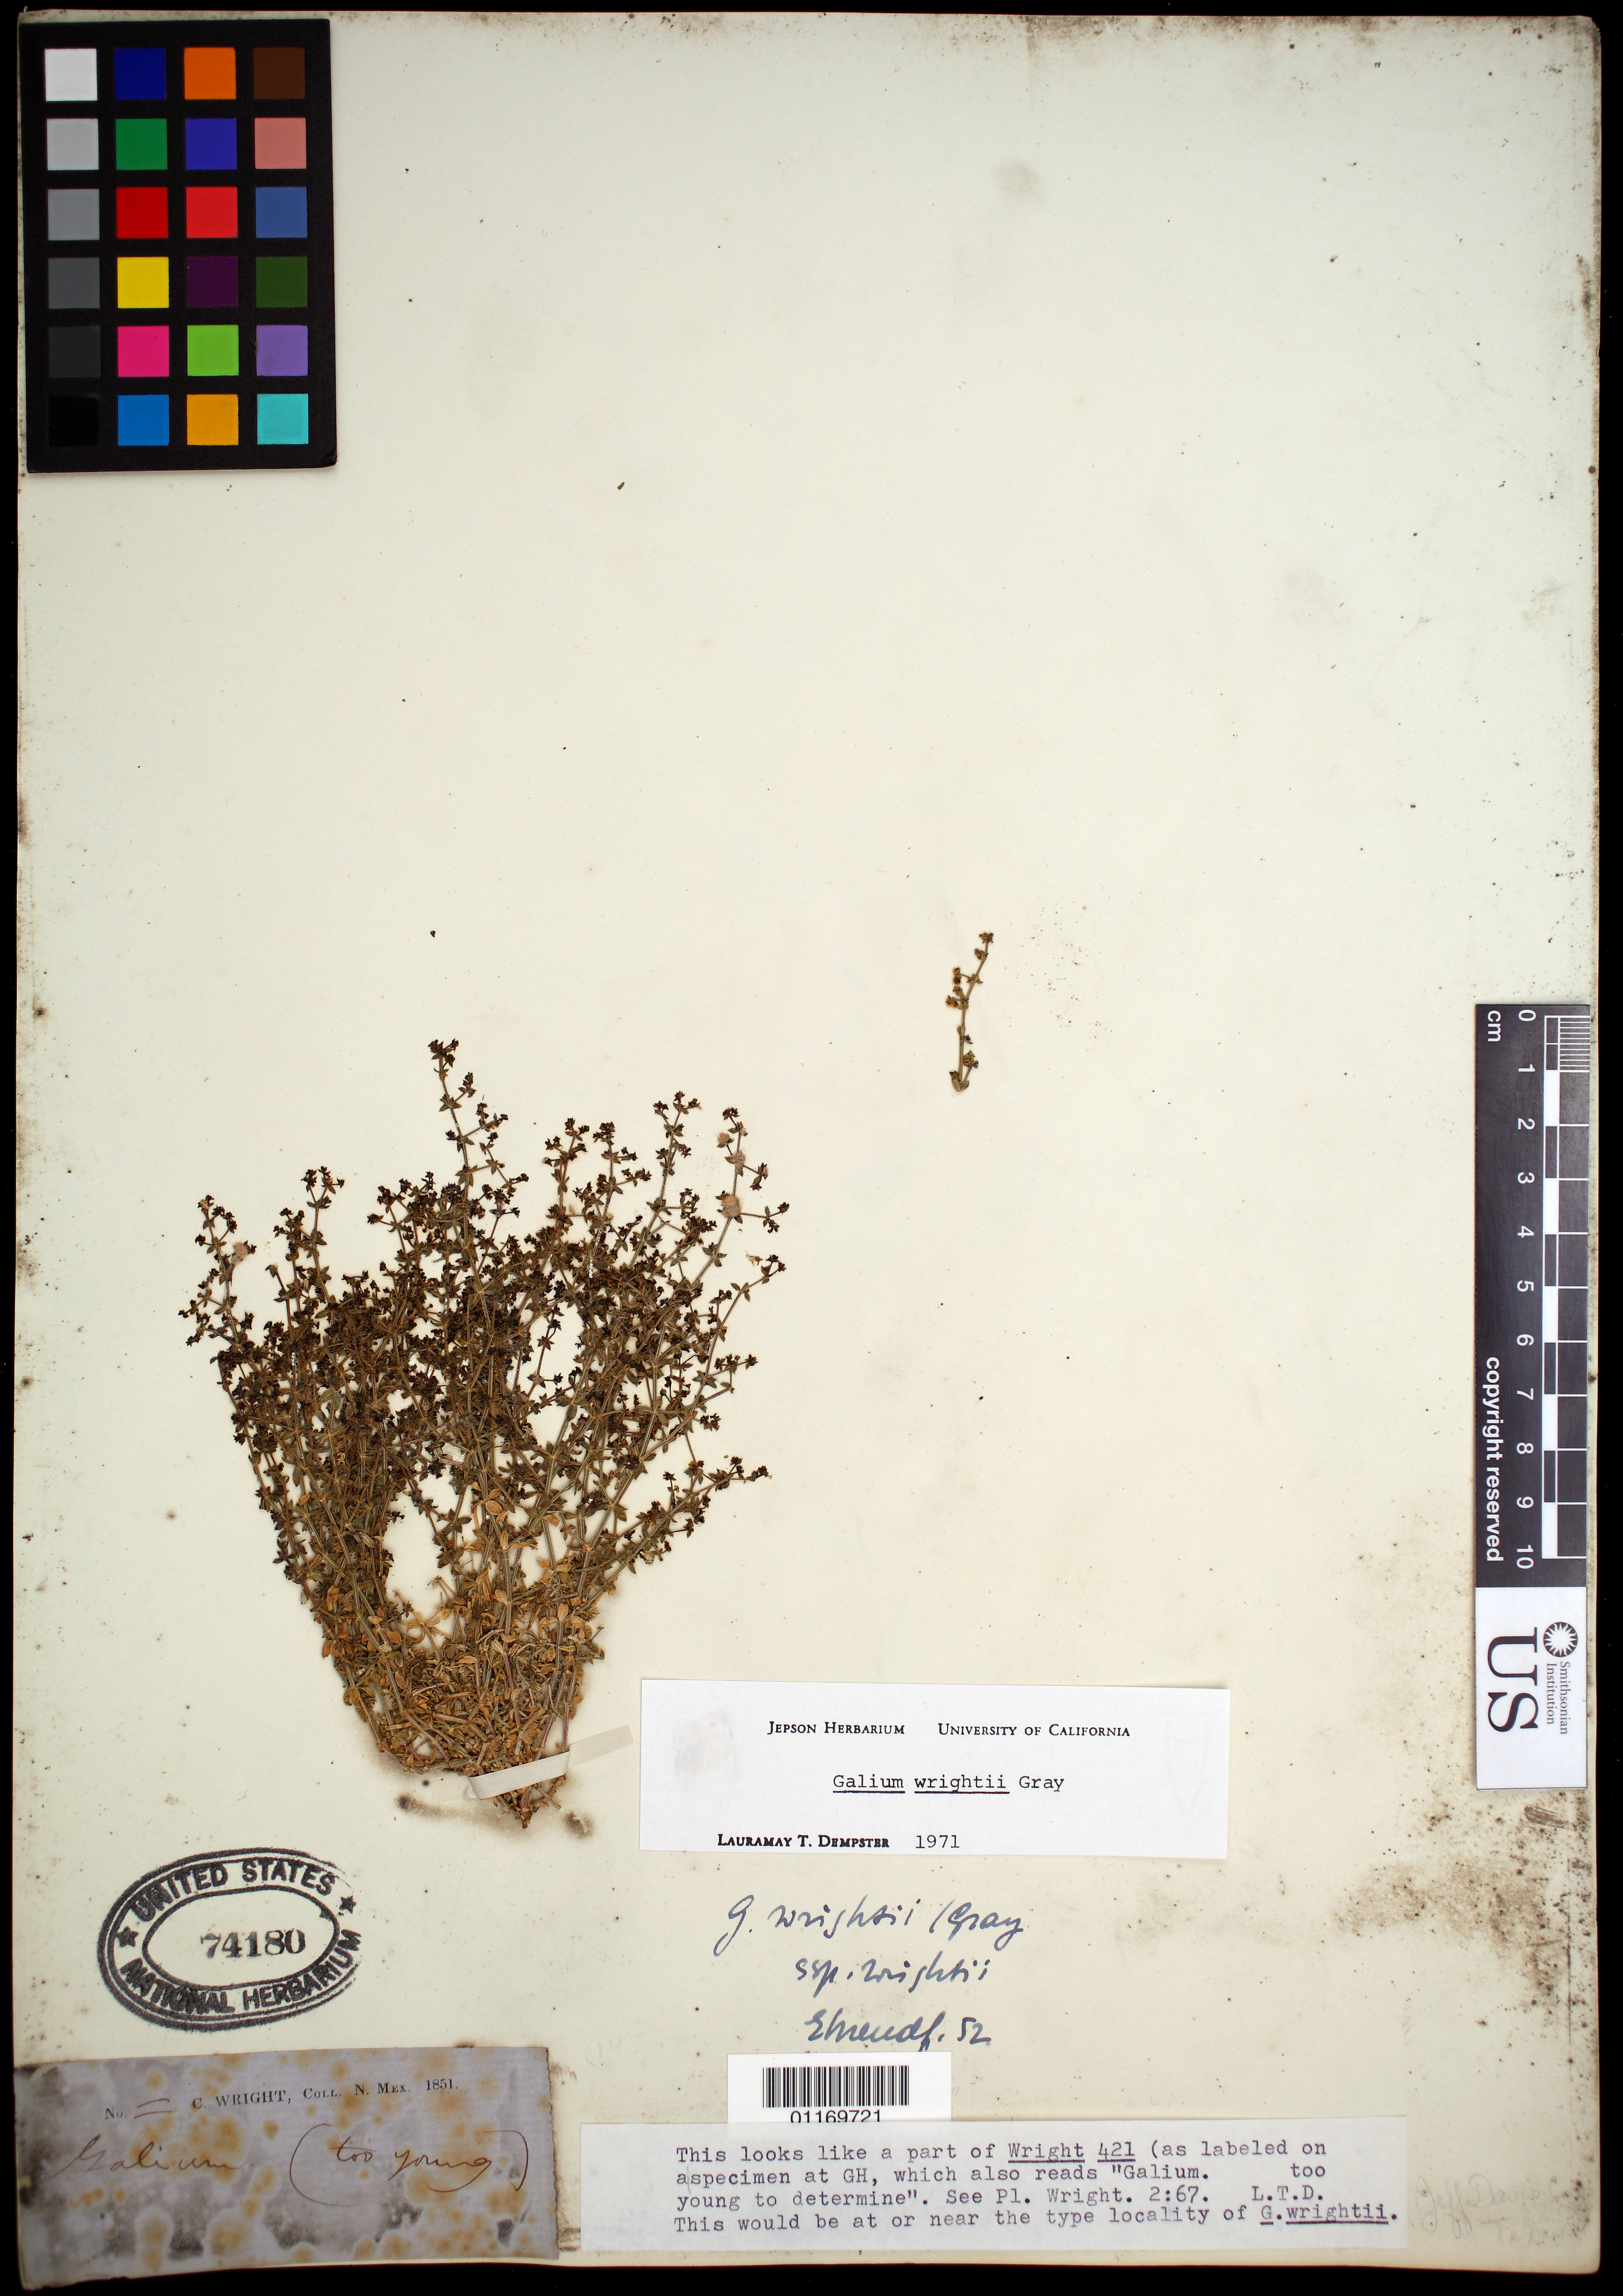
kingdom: Plantae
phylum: Tracheophyta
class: Magnoliopsida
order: Gentianales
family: Rubiaceae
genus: Galium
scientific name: Galium wrightii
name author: A. Gray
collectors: C. Wright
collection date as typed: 1851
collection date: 1851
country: United States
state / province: New Mexico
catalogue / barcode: US 74180